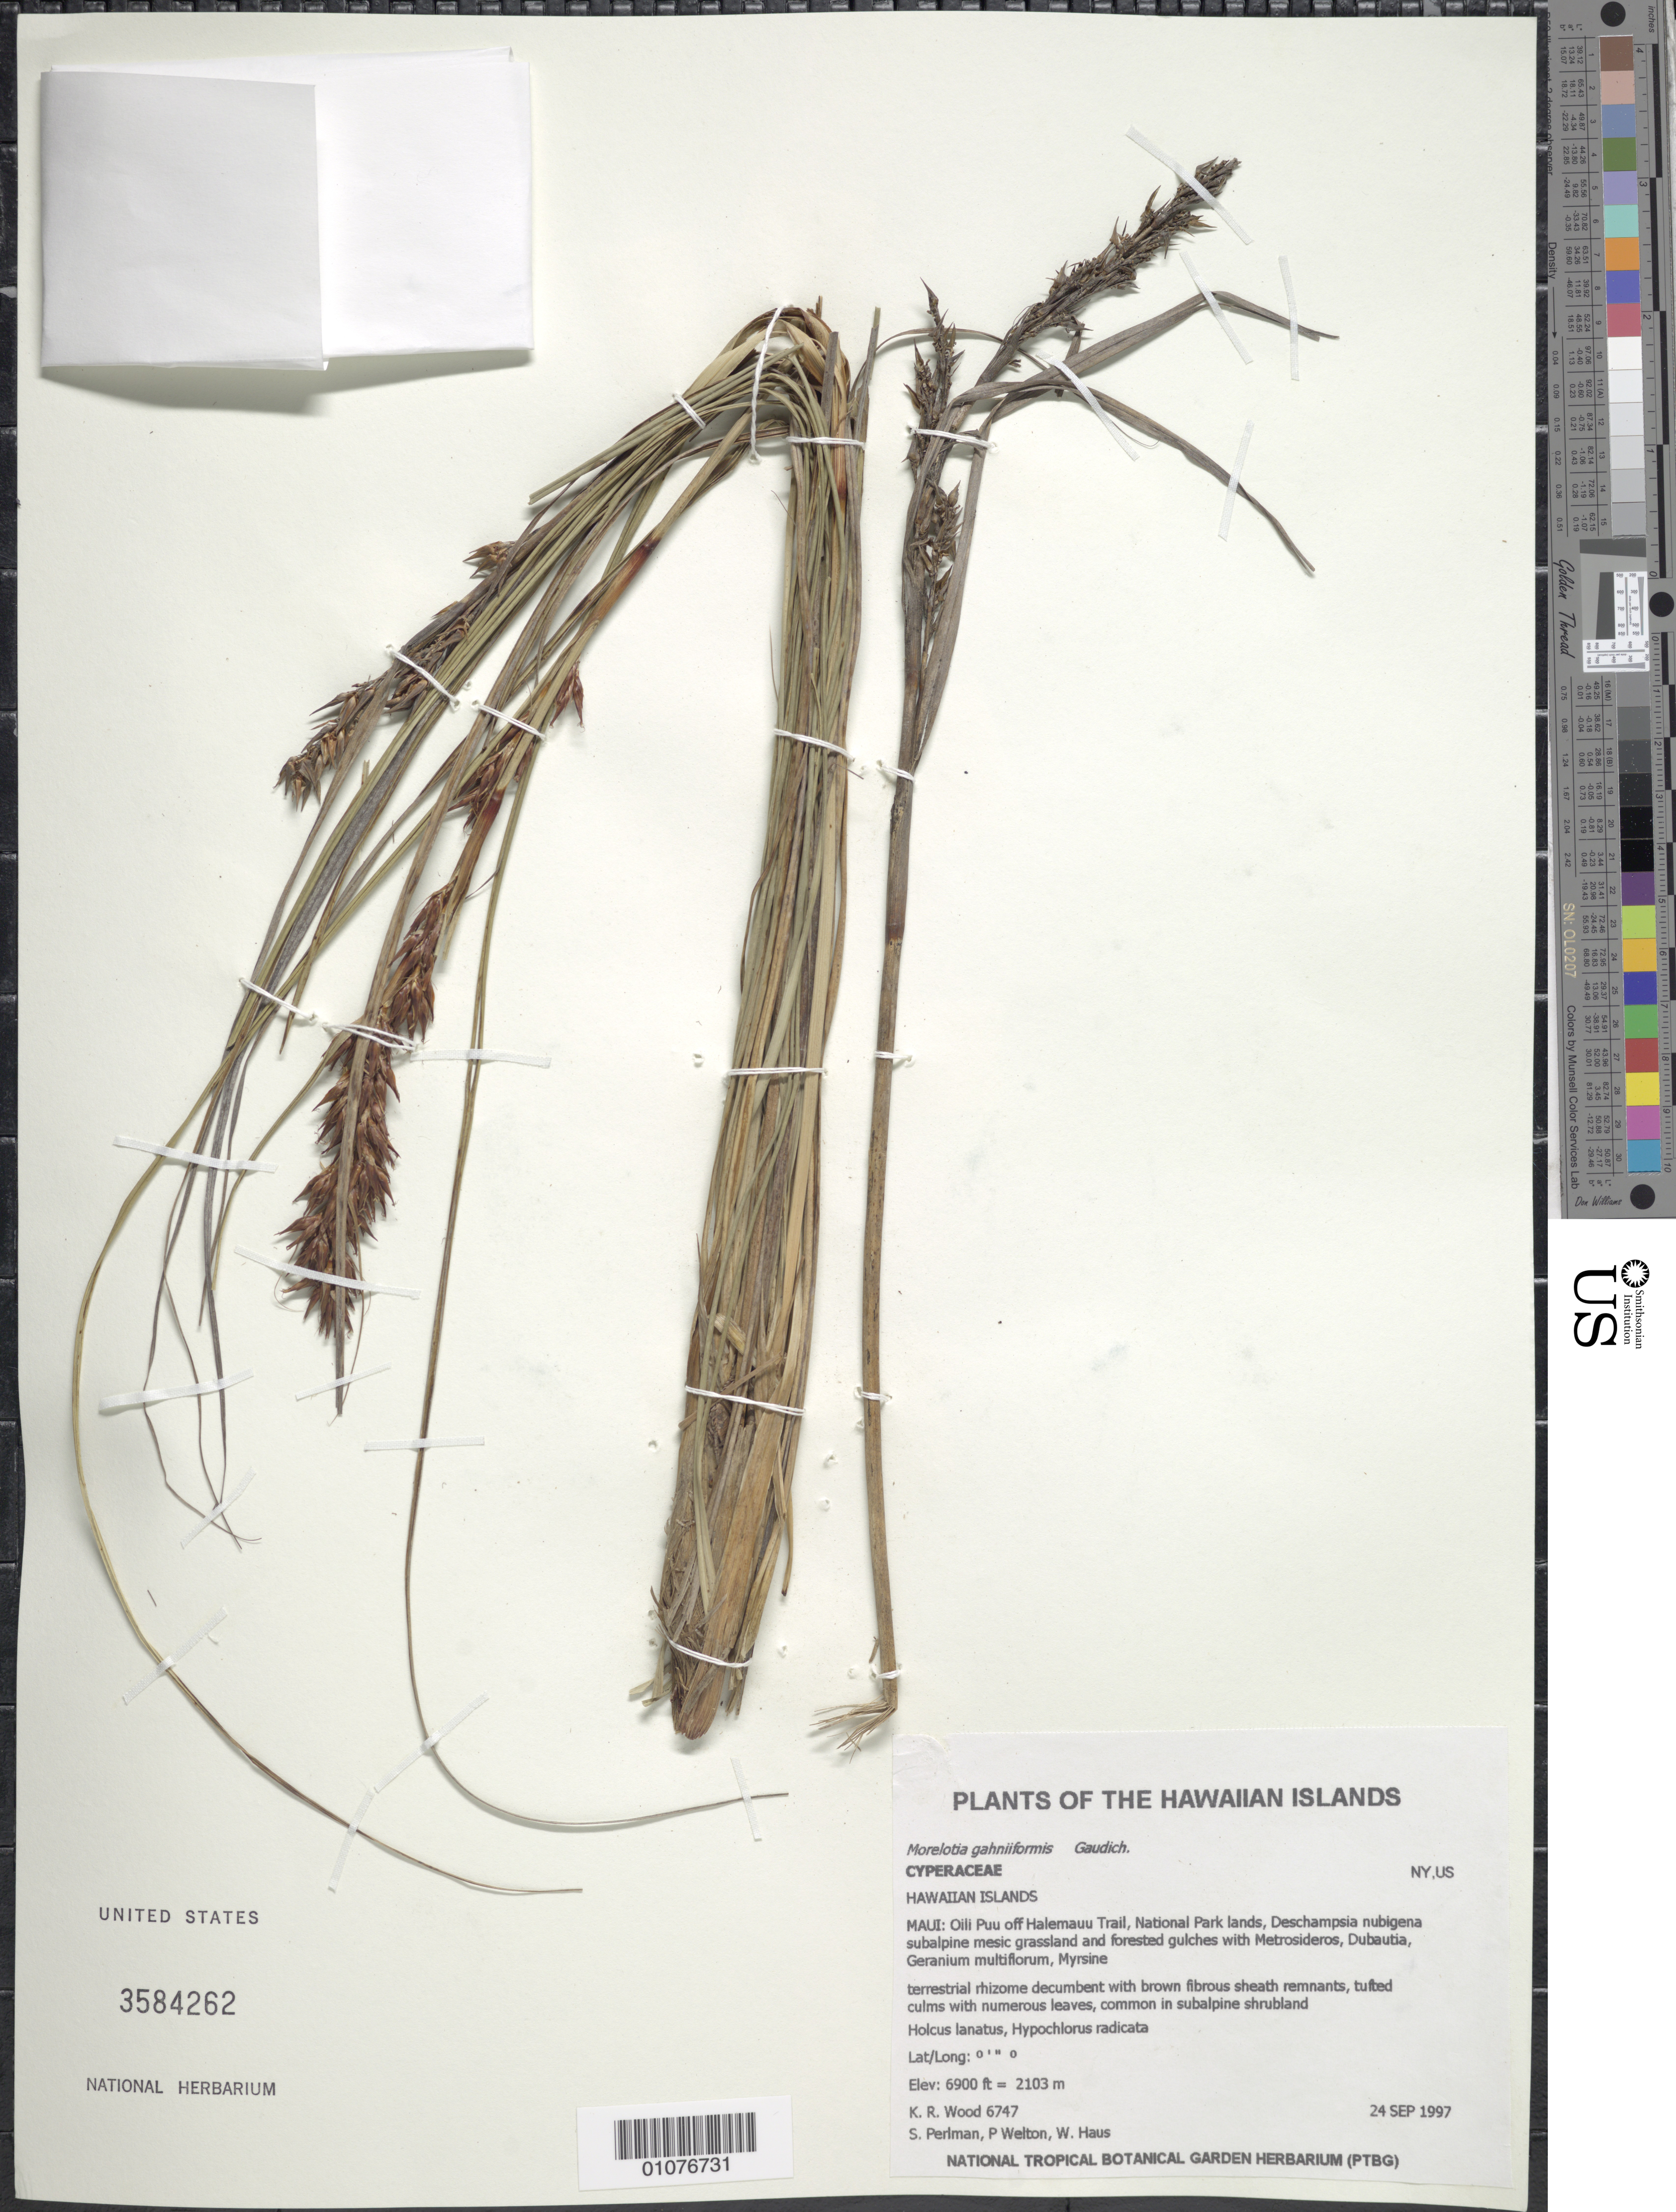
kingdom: Plantae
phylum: Tracheophyta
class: Liliopsida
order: Poales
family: Cyperaceae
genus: Morelotia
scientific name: Morelotia gahniiformis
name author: Gaudich.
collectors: K. R. Wood, S. P. Perlman, P. Welton & W. Haus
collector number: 6747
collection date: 1997-09-24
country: United States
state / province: Hawaii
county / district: Maui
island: Maui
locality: Oili Puu off Halemauu Trail, National Park lands.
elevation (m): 2103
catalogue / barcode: US 3584262